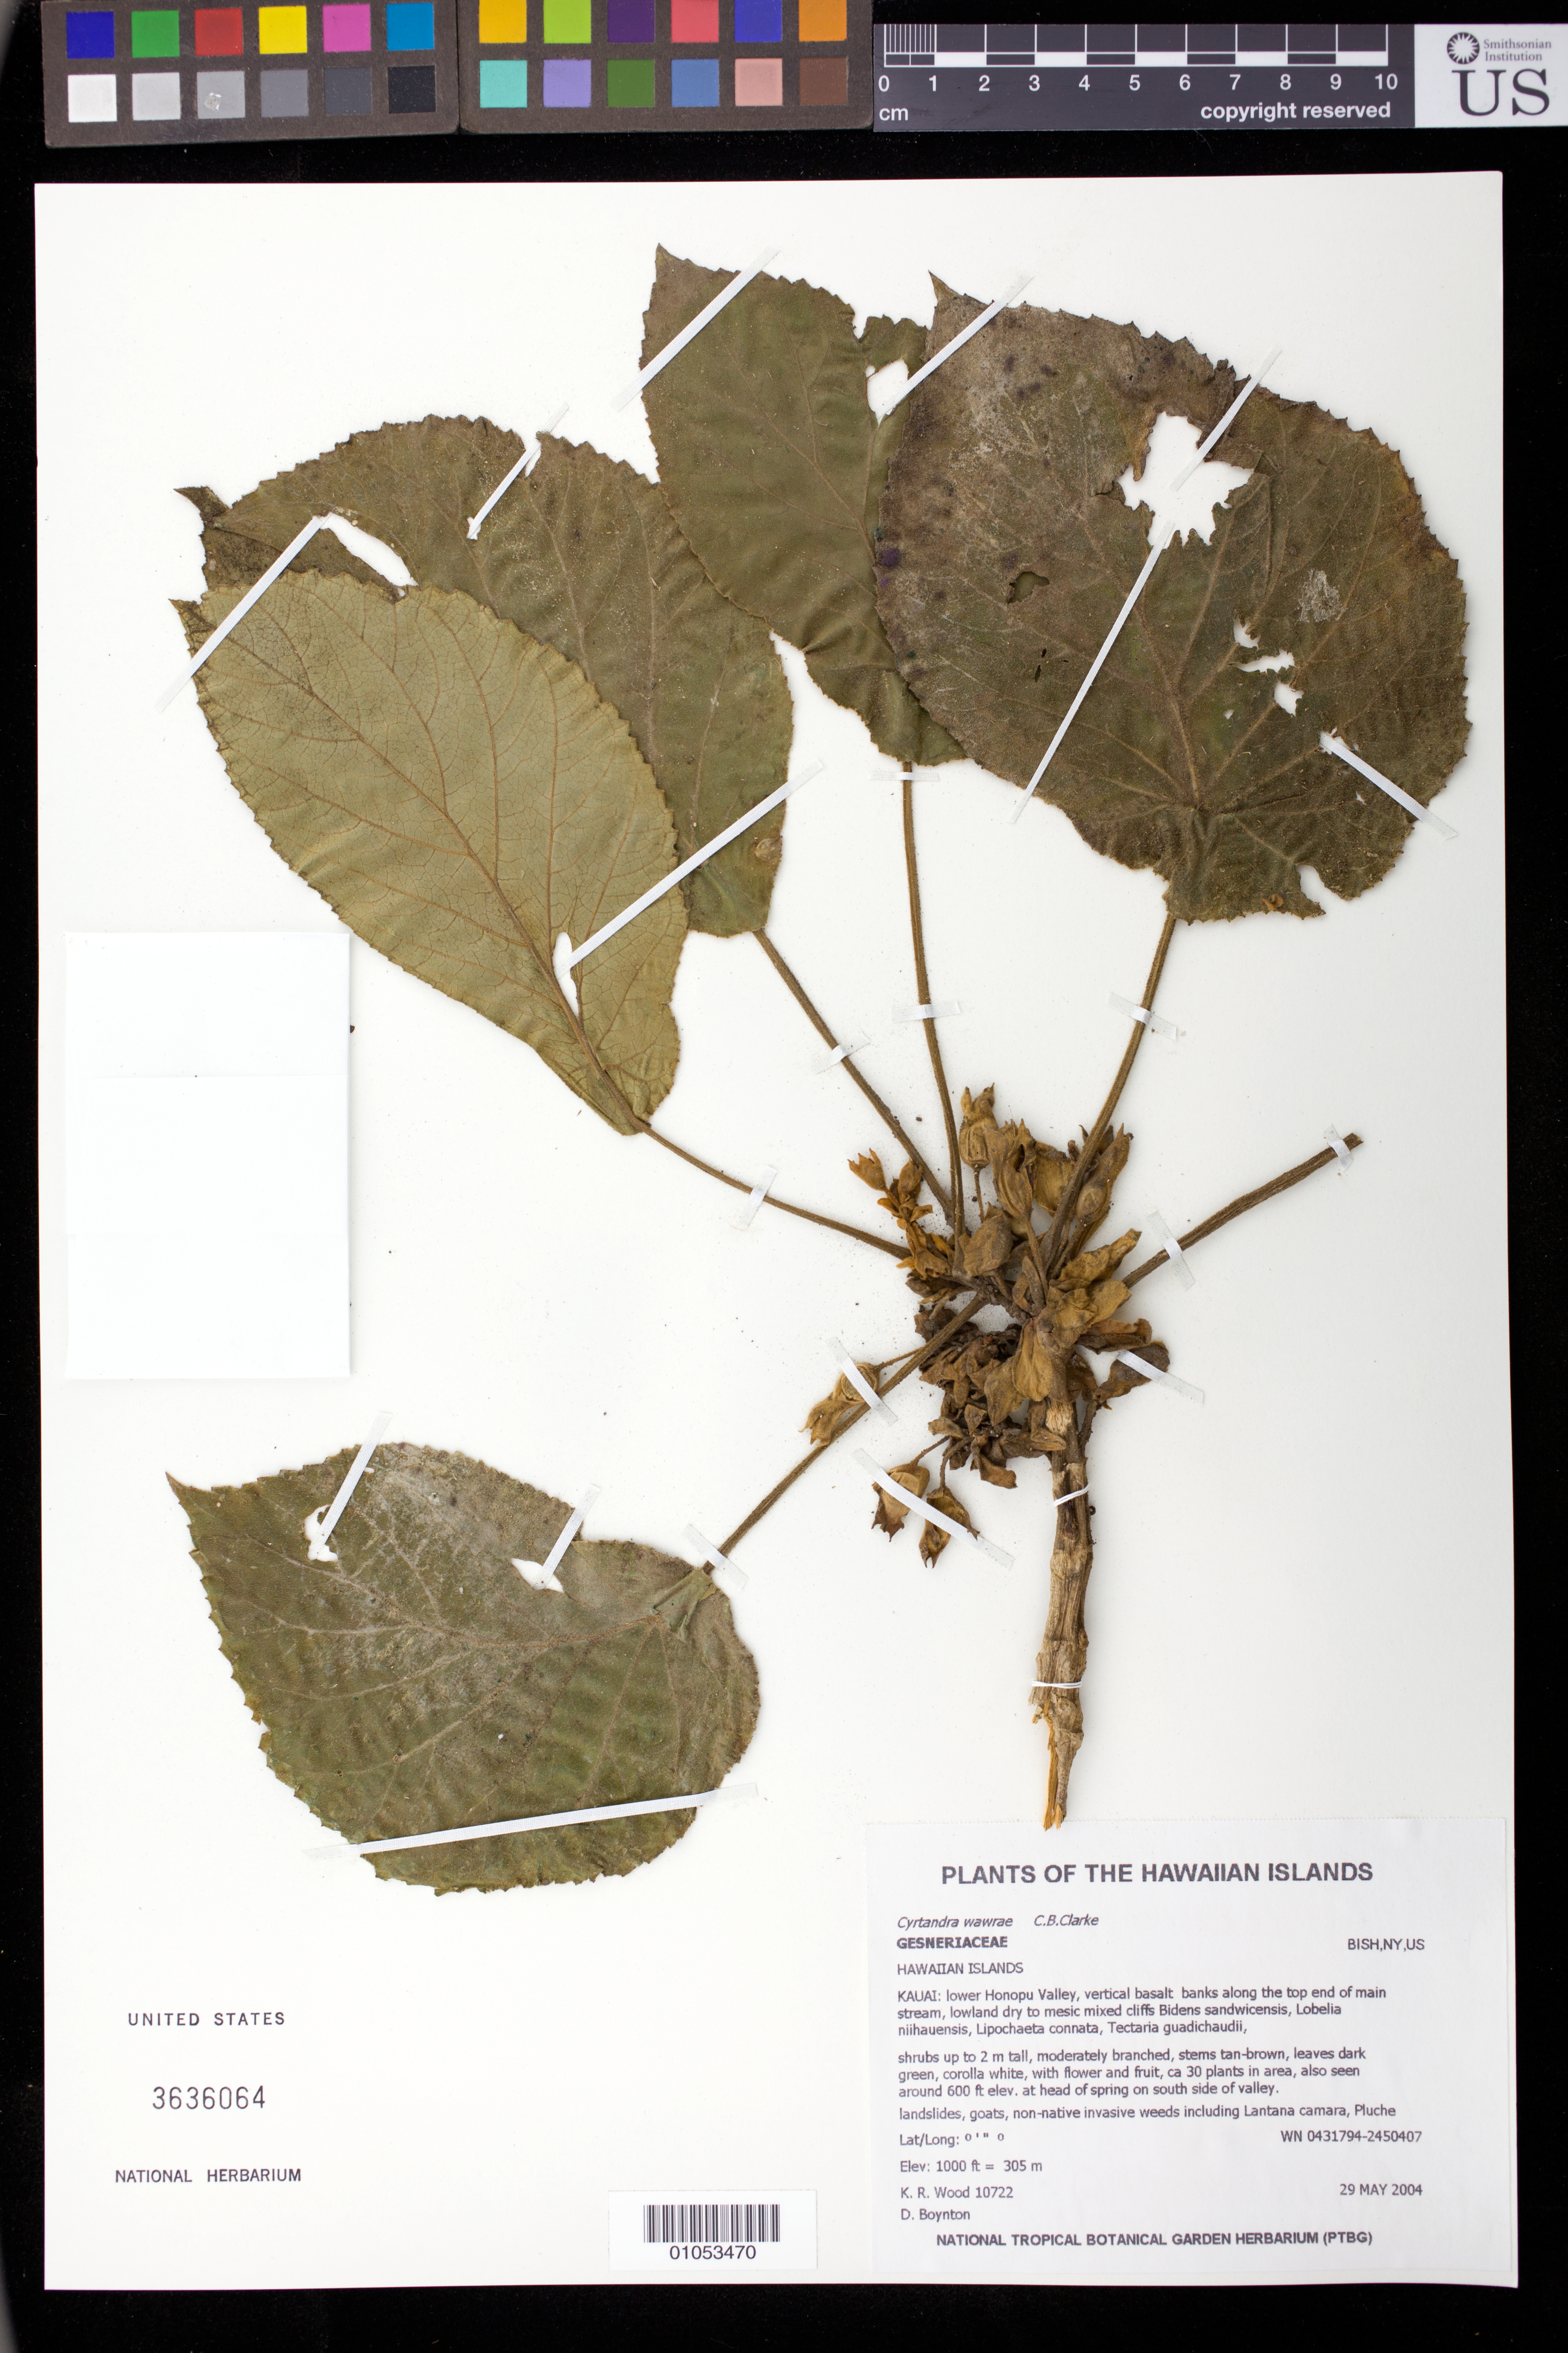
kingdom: Plantae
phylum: Tracheophyta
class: Magnoliopsida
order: Lamiales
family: Gesneriaceae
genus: Cyrtandra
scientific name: Cyrtandra wawrae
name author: C.B. Clarke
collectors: K. R. Wood & D. Boynton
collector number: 10722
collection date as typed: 29 May 2004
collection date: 2004-05-29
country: United States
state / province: Hawaii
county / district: Kauai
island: Kaua'i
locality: Lower Honopu Valley, vertical basalt banks along the top end of main stream.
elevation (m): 305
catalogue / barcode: US 3636064